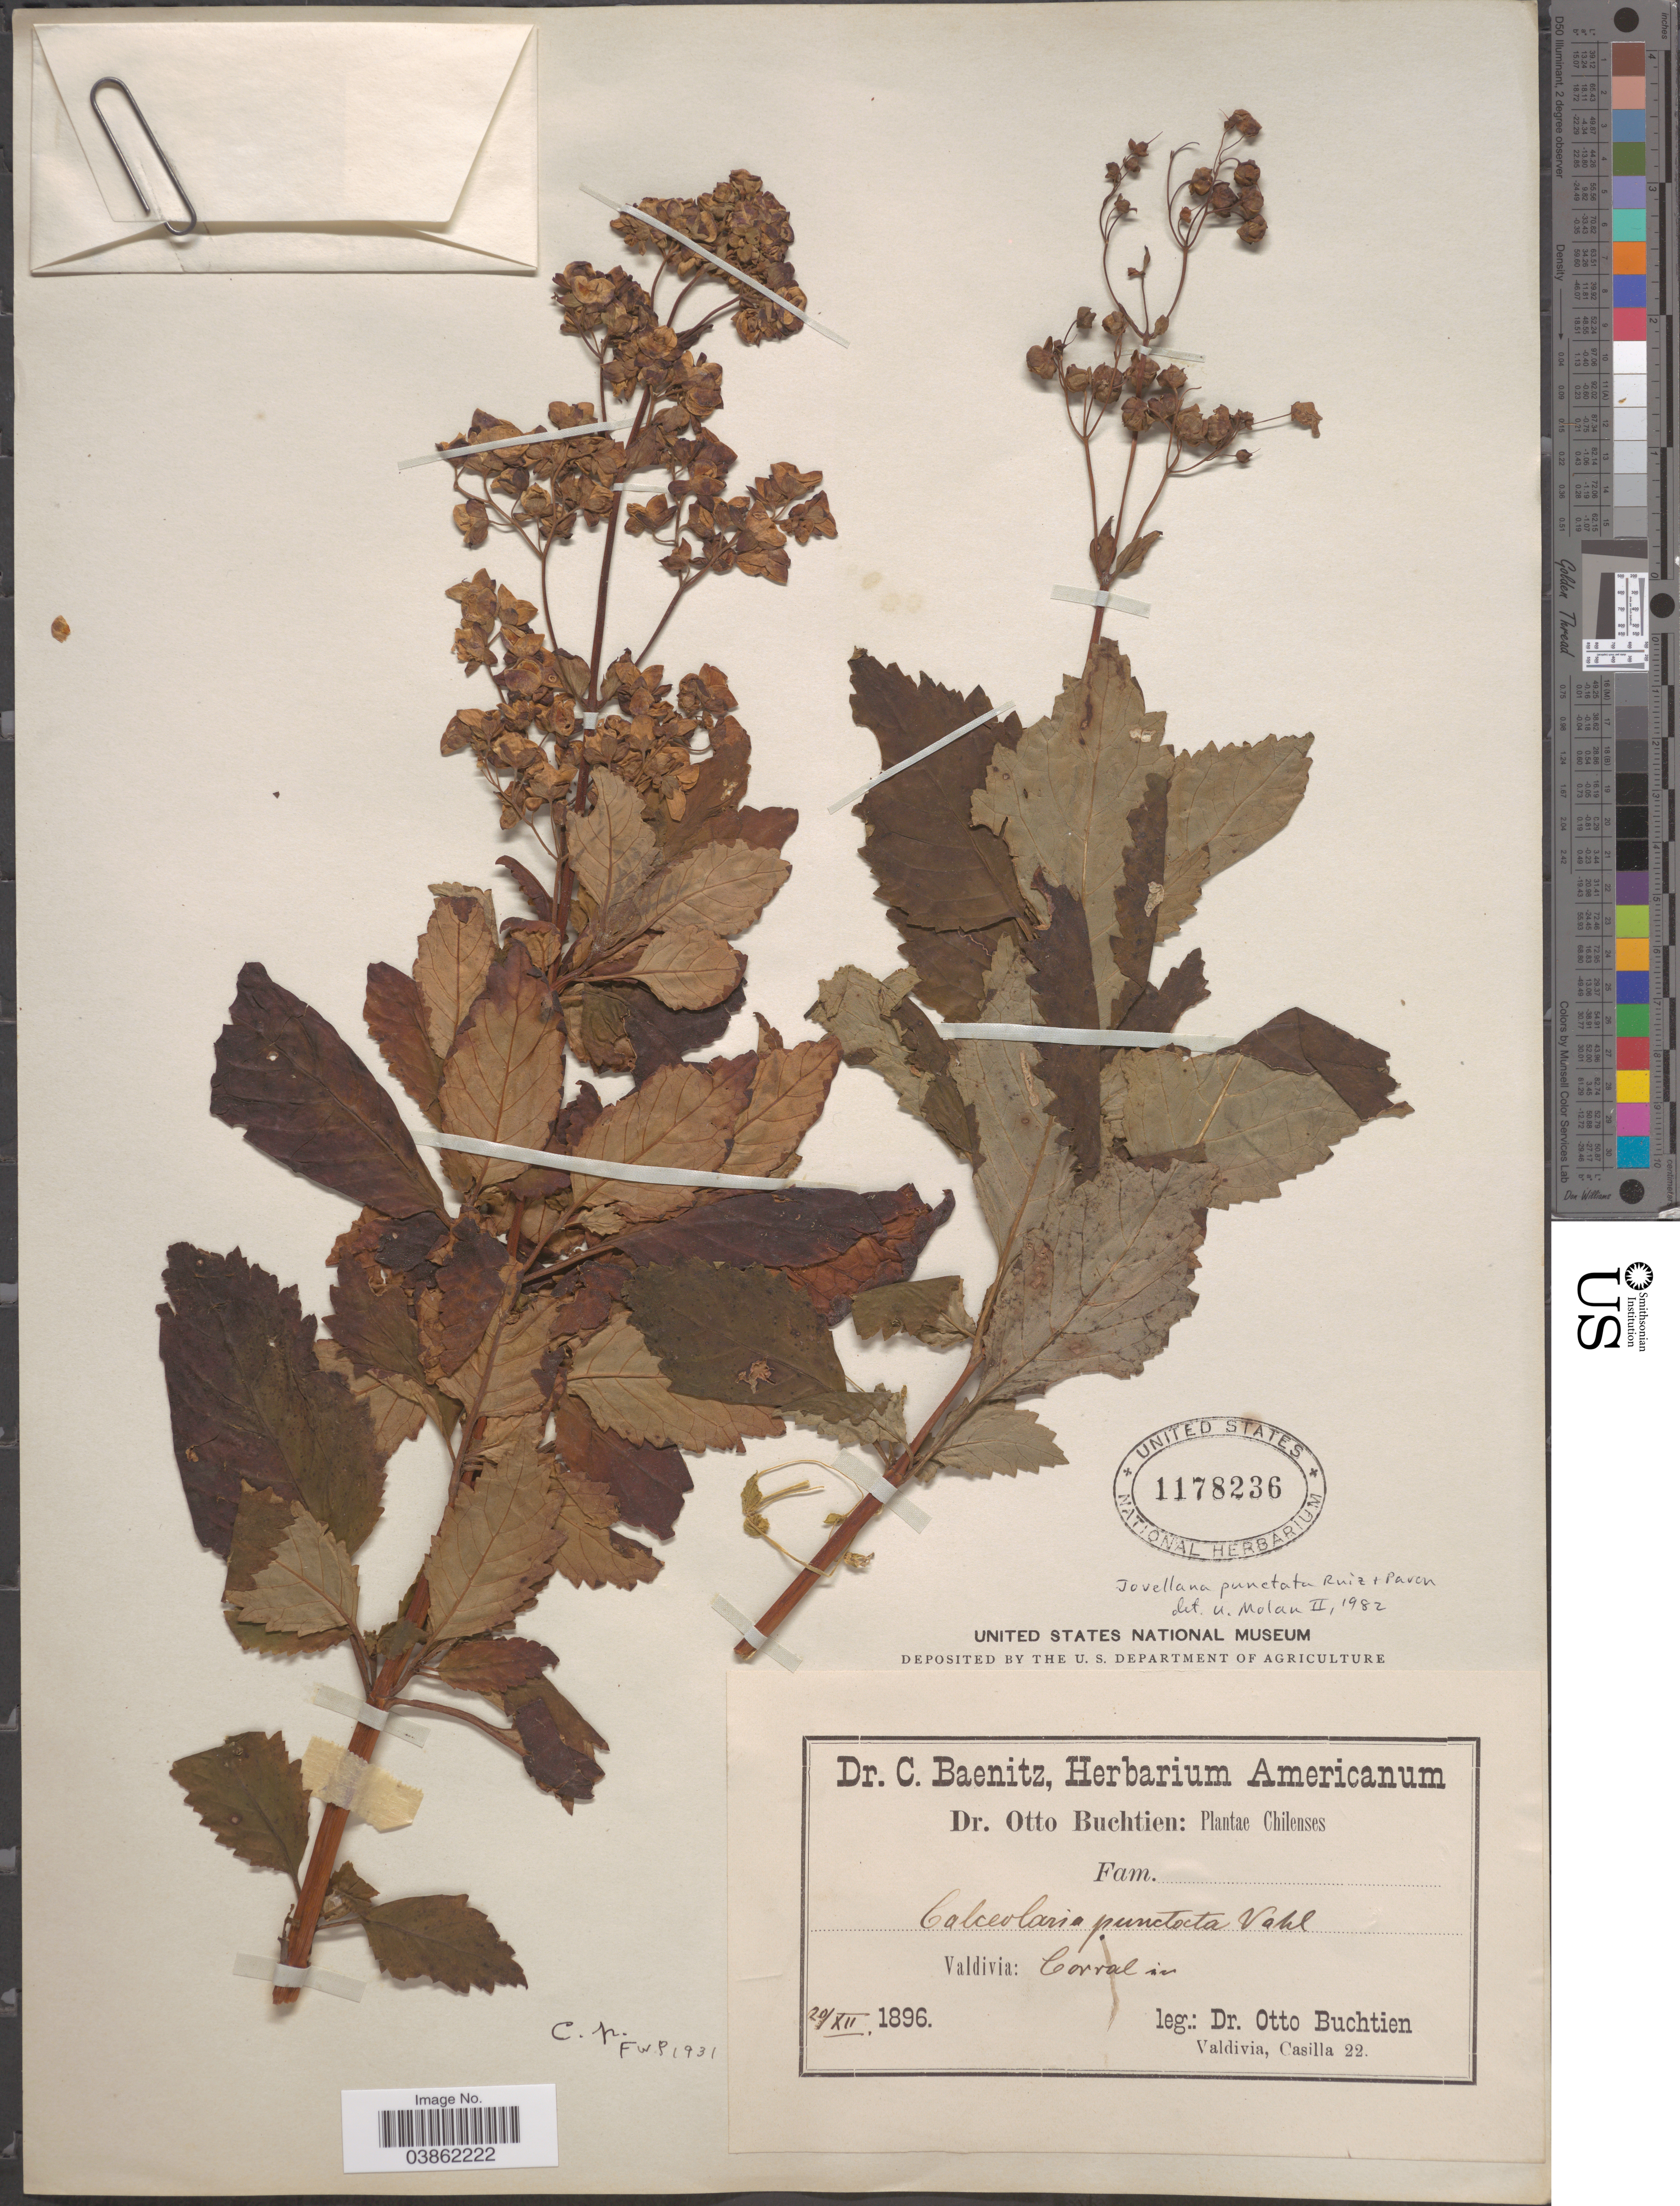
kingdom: Plantae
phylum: Tracheophyta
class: Magnoliopsida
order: Lamiales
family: Calceolariaceae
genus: Jovellana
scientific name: Jovellana punctata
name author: Ruiz & Pav.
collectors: O. Buchtien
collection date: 1896-12-20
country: Chile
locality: Valdivia: Corral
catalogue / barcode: US 1178236